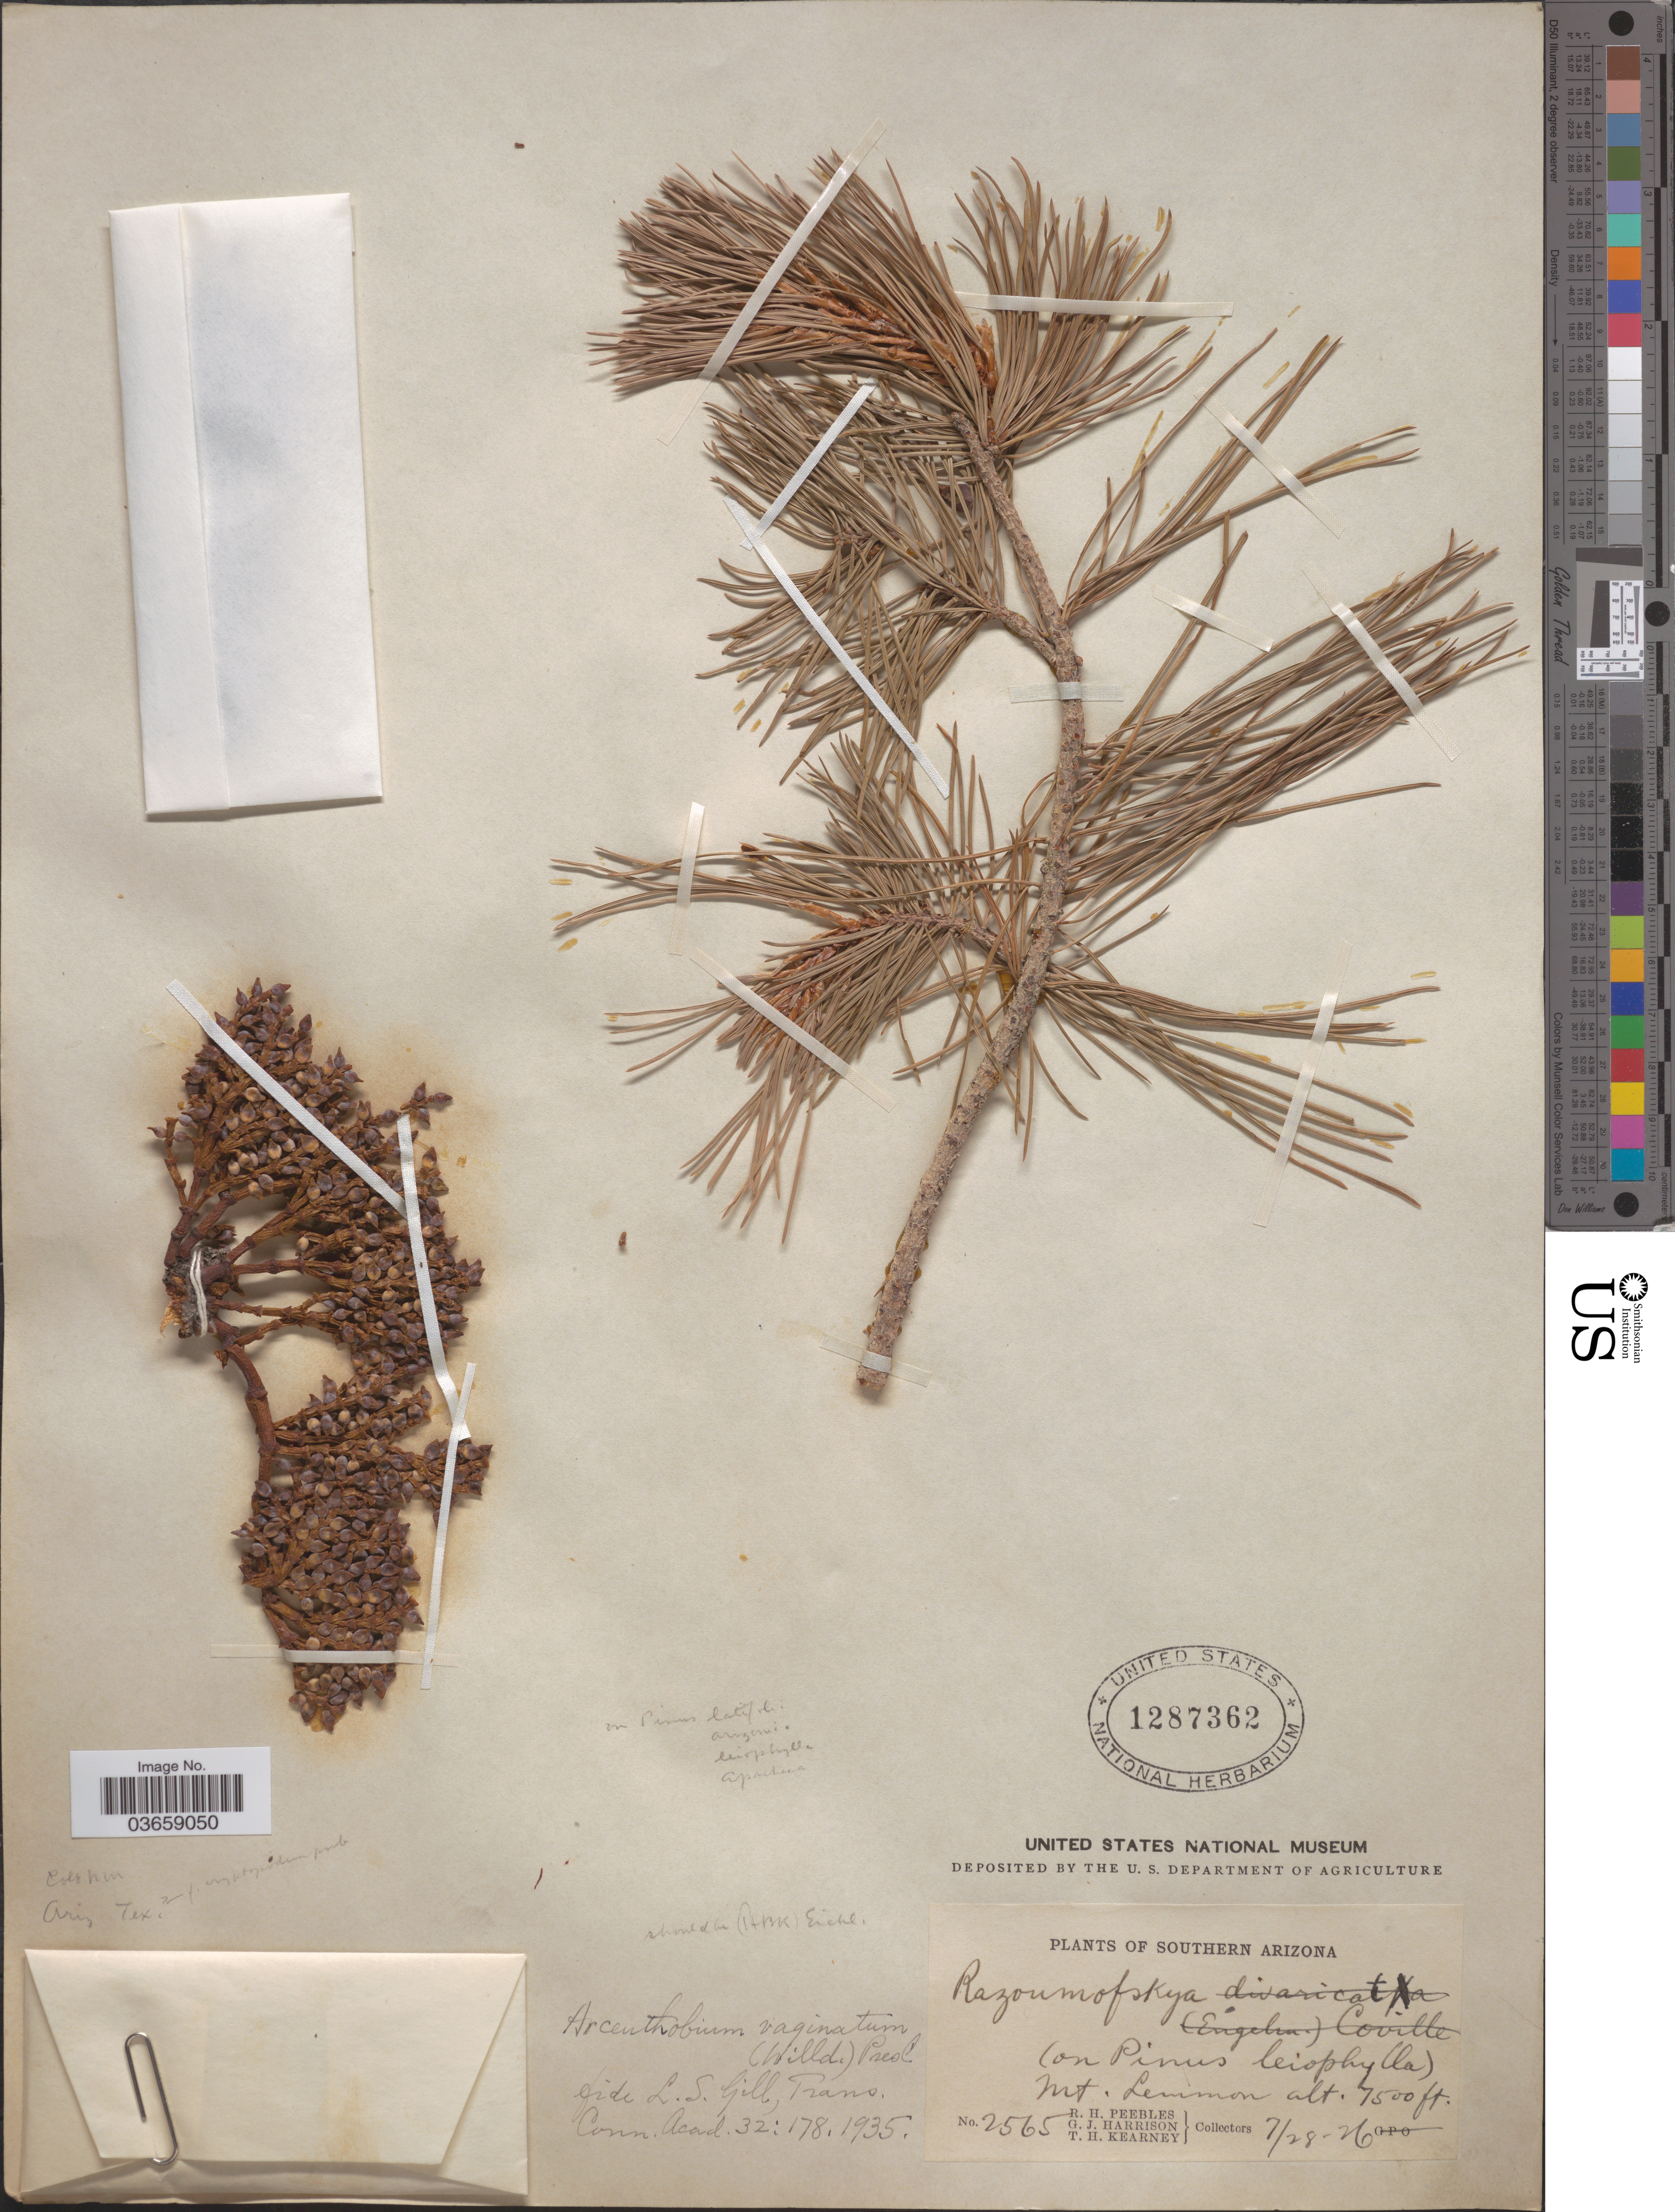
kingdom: Plantae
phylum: Tracheophyta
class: Magnoliopsida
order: Santalales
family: Viscaceae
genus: Arceuthobium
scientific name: Arceuthobium vaginatum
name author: (Humb. & Bonpl. ex Willd.) J. Presl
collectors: R. H. Peebles, G. J. Harrison & T. H. Kearney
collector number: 2565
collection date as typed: Transcribed d/m/y: 28/7/26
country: United States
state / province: Arizona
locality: Southern Arizona. Mt. Lemmon.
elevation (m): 2286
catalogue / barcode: US 1287362